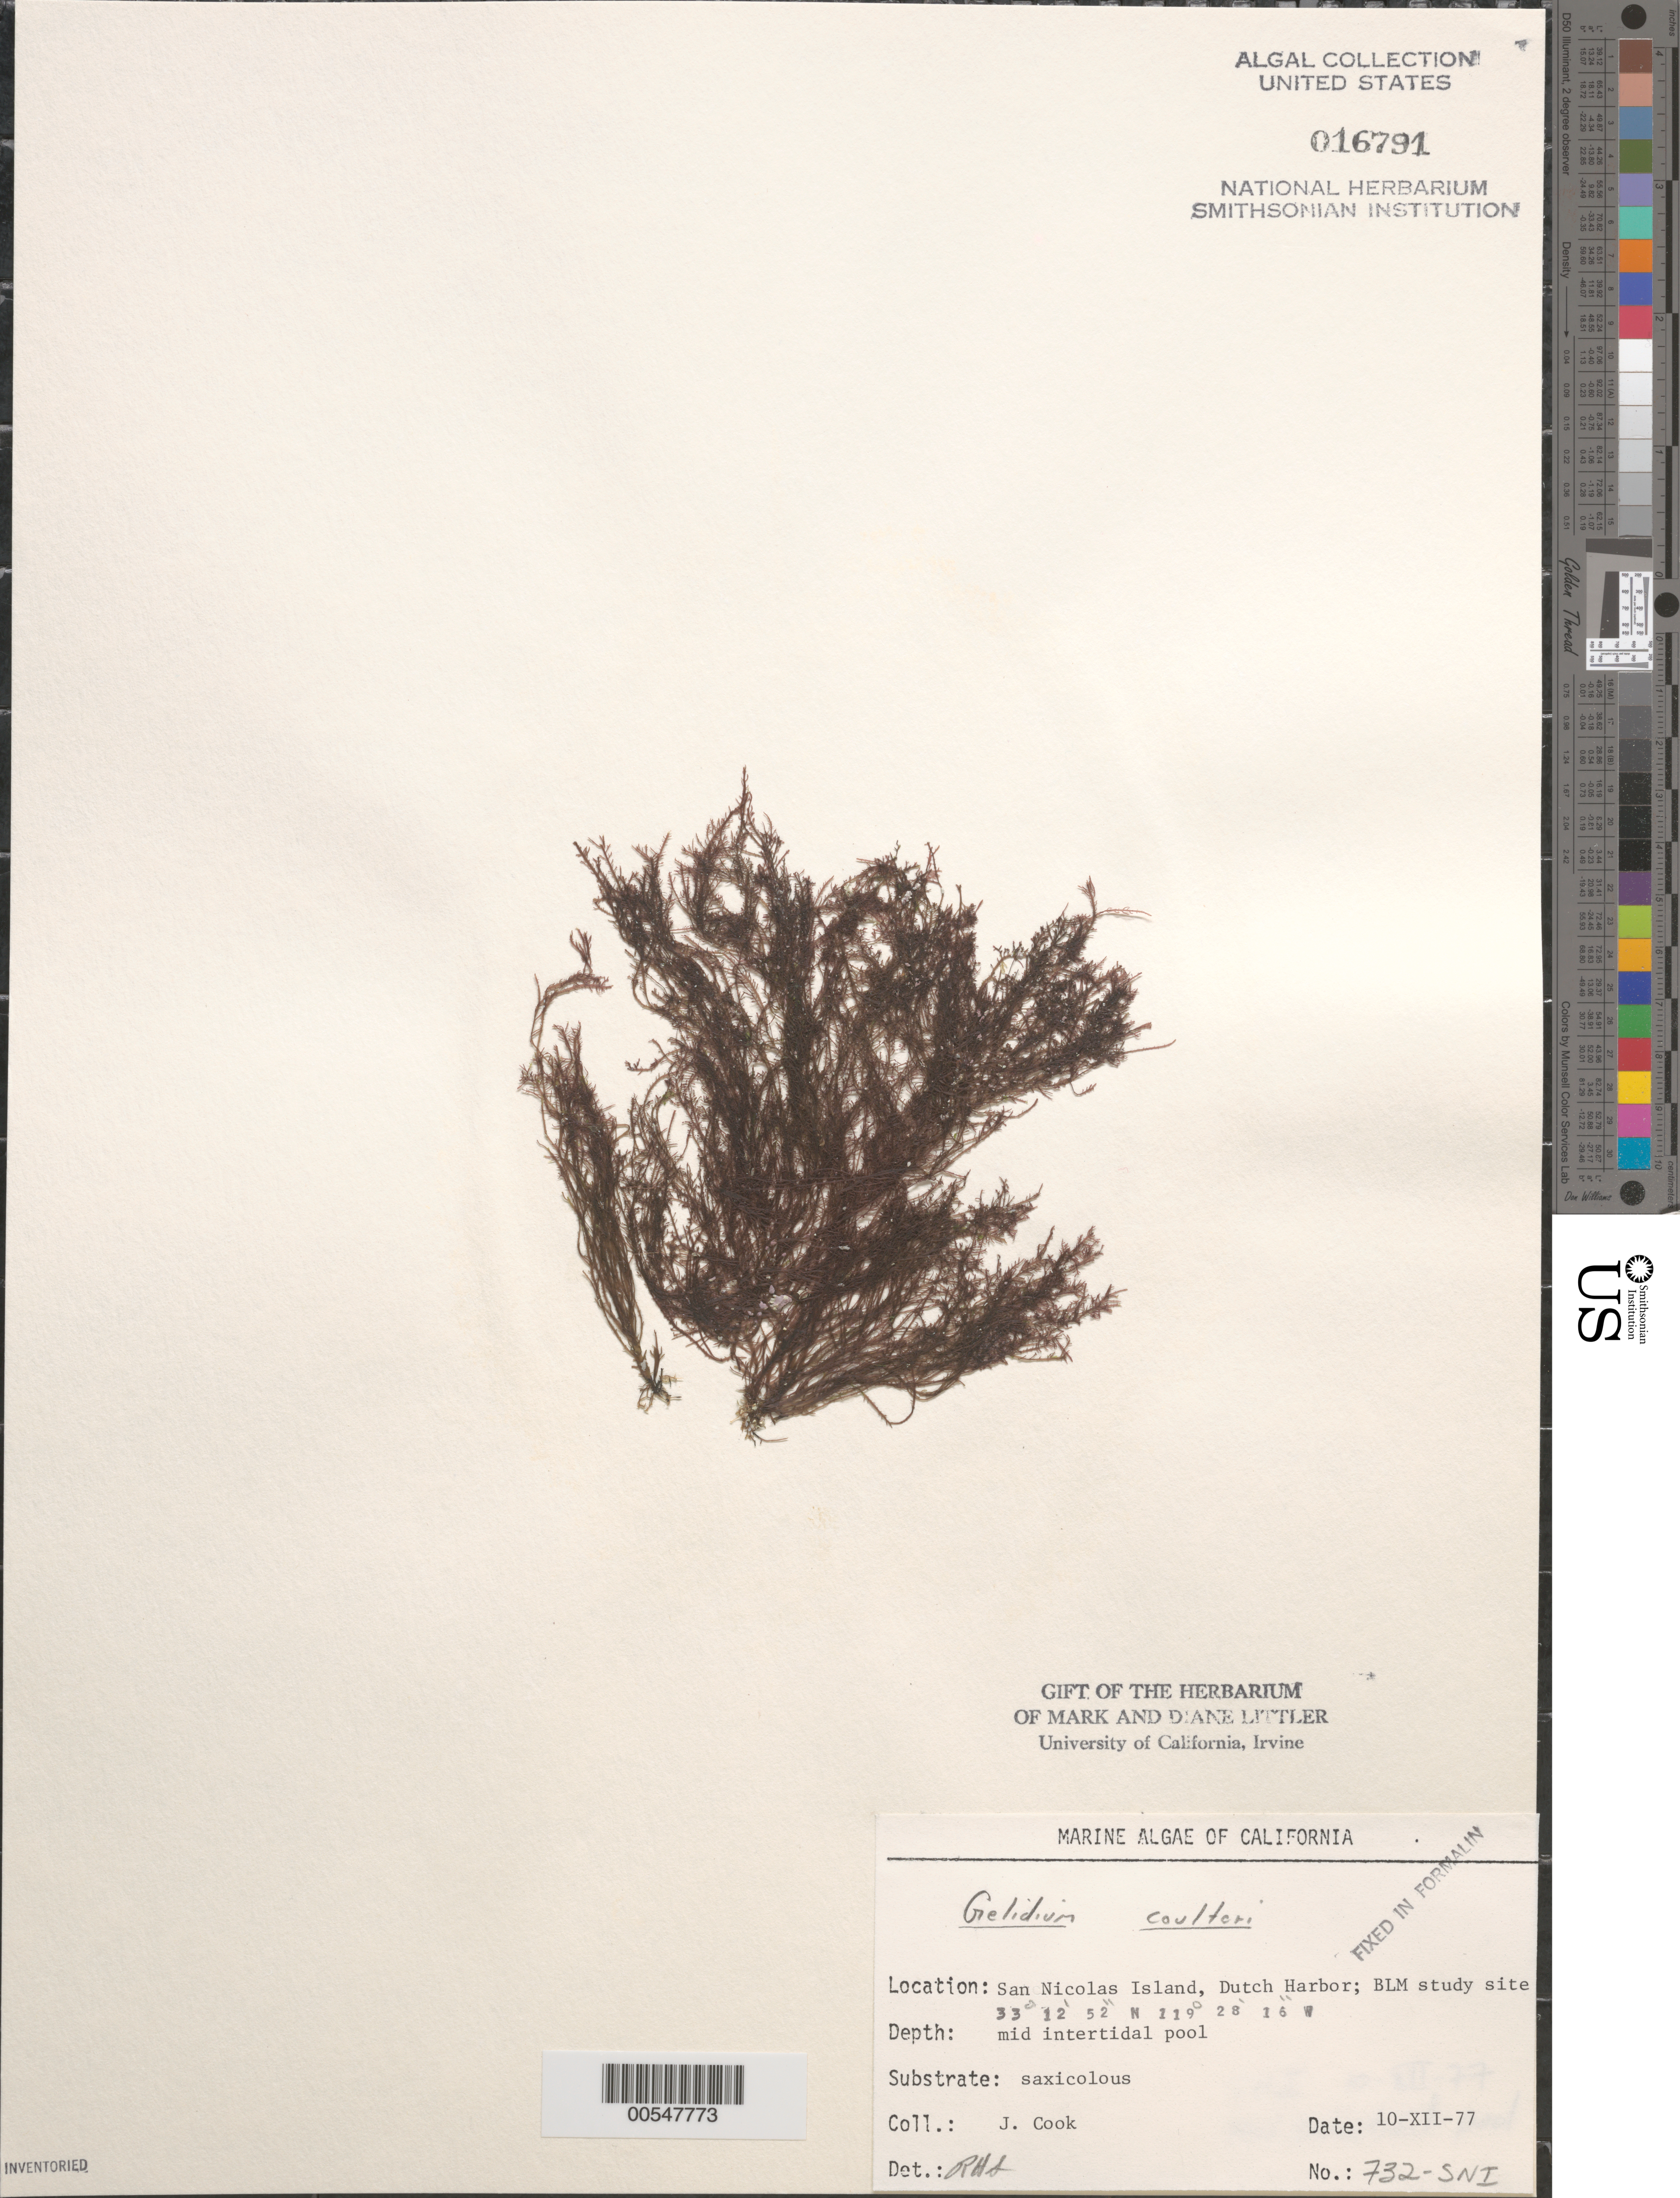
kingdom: Plantae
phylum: Rhodophyta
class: Florideophyceae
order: Gelidiales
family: Gelidiaceae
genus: Gelidium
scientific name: Gelidium coulteri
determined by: Sims, Robert H.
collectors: J. Cook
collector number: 732-sni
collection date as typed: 10 Dec 1977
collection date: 1977-12-10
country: United States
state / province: California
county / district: Ventura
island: San Nicolas Island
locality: Dutch Harbor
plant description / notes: BLM-SOCALBIGHT Rocky Intertidal Survey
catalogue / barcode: US 16791